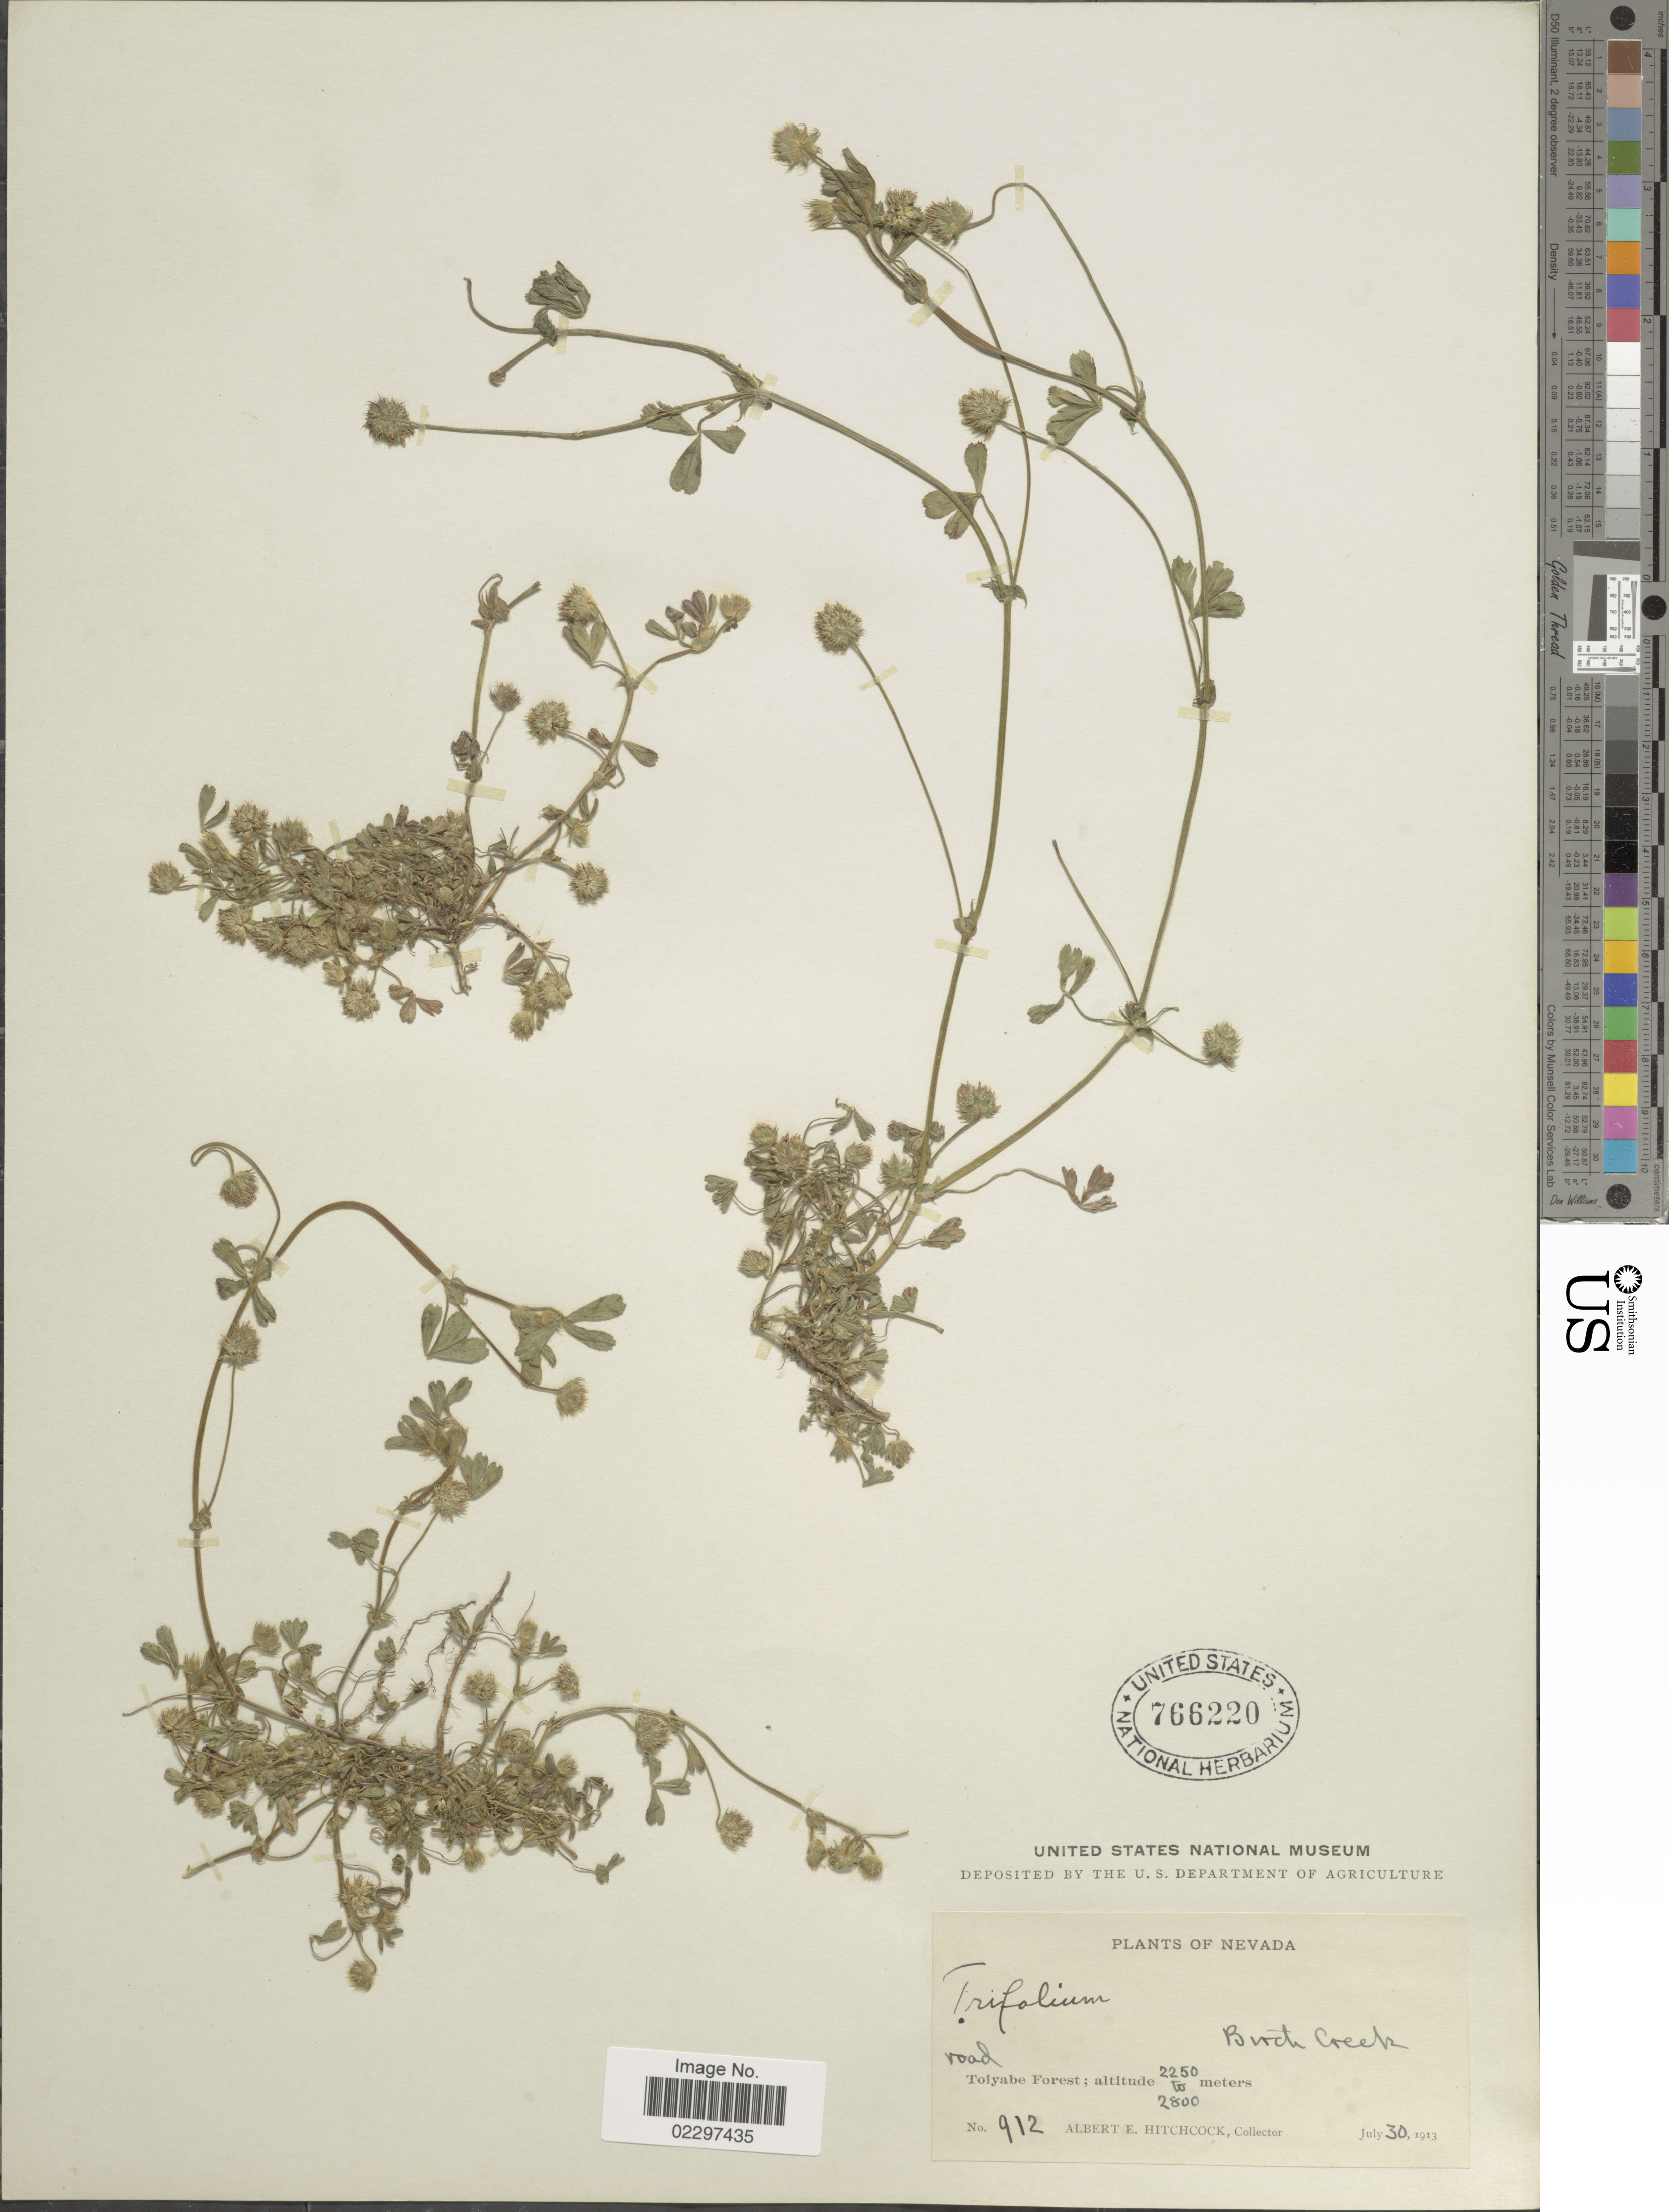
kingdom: Plantae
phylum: Tracheophyta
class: Magnoliopsida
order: Fabales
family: Fabaceae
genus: Trifolium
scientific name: Trifolium microcephalum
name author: Pursh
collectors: A. Hitchcock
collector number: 912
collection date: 1913-07-30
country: United States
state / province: Nevada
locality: Road, Birch Creek, Toiyabe Forest.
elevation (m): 2250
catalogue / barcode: US 766220